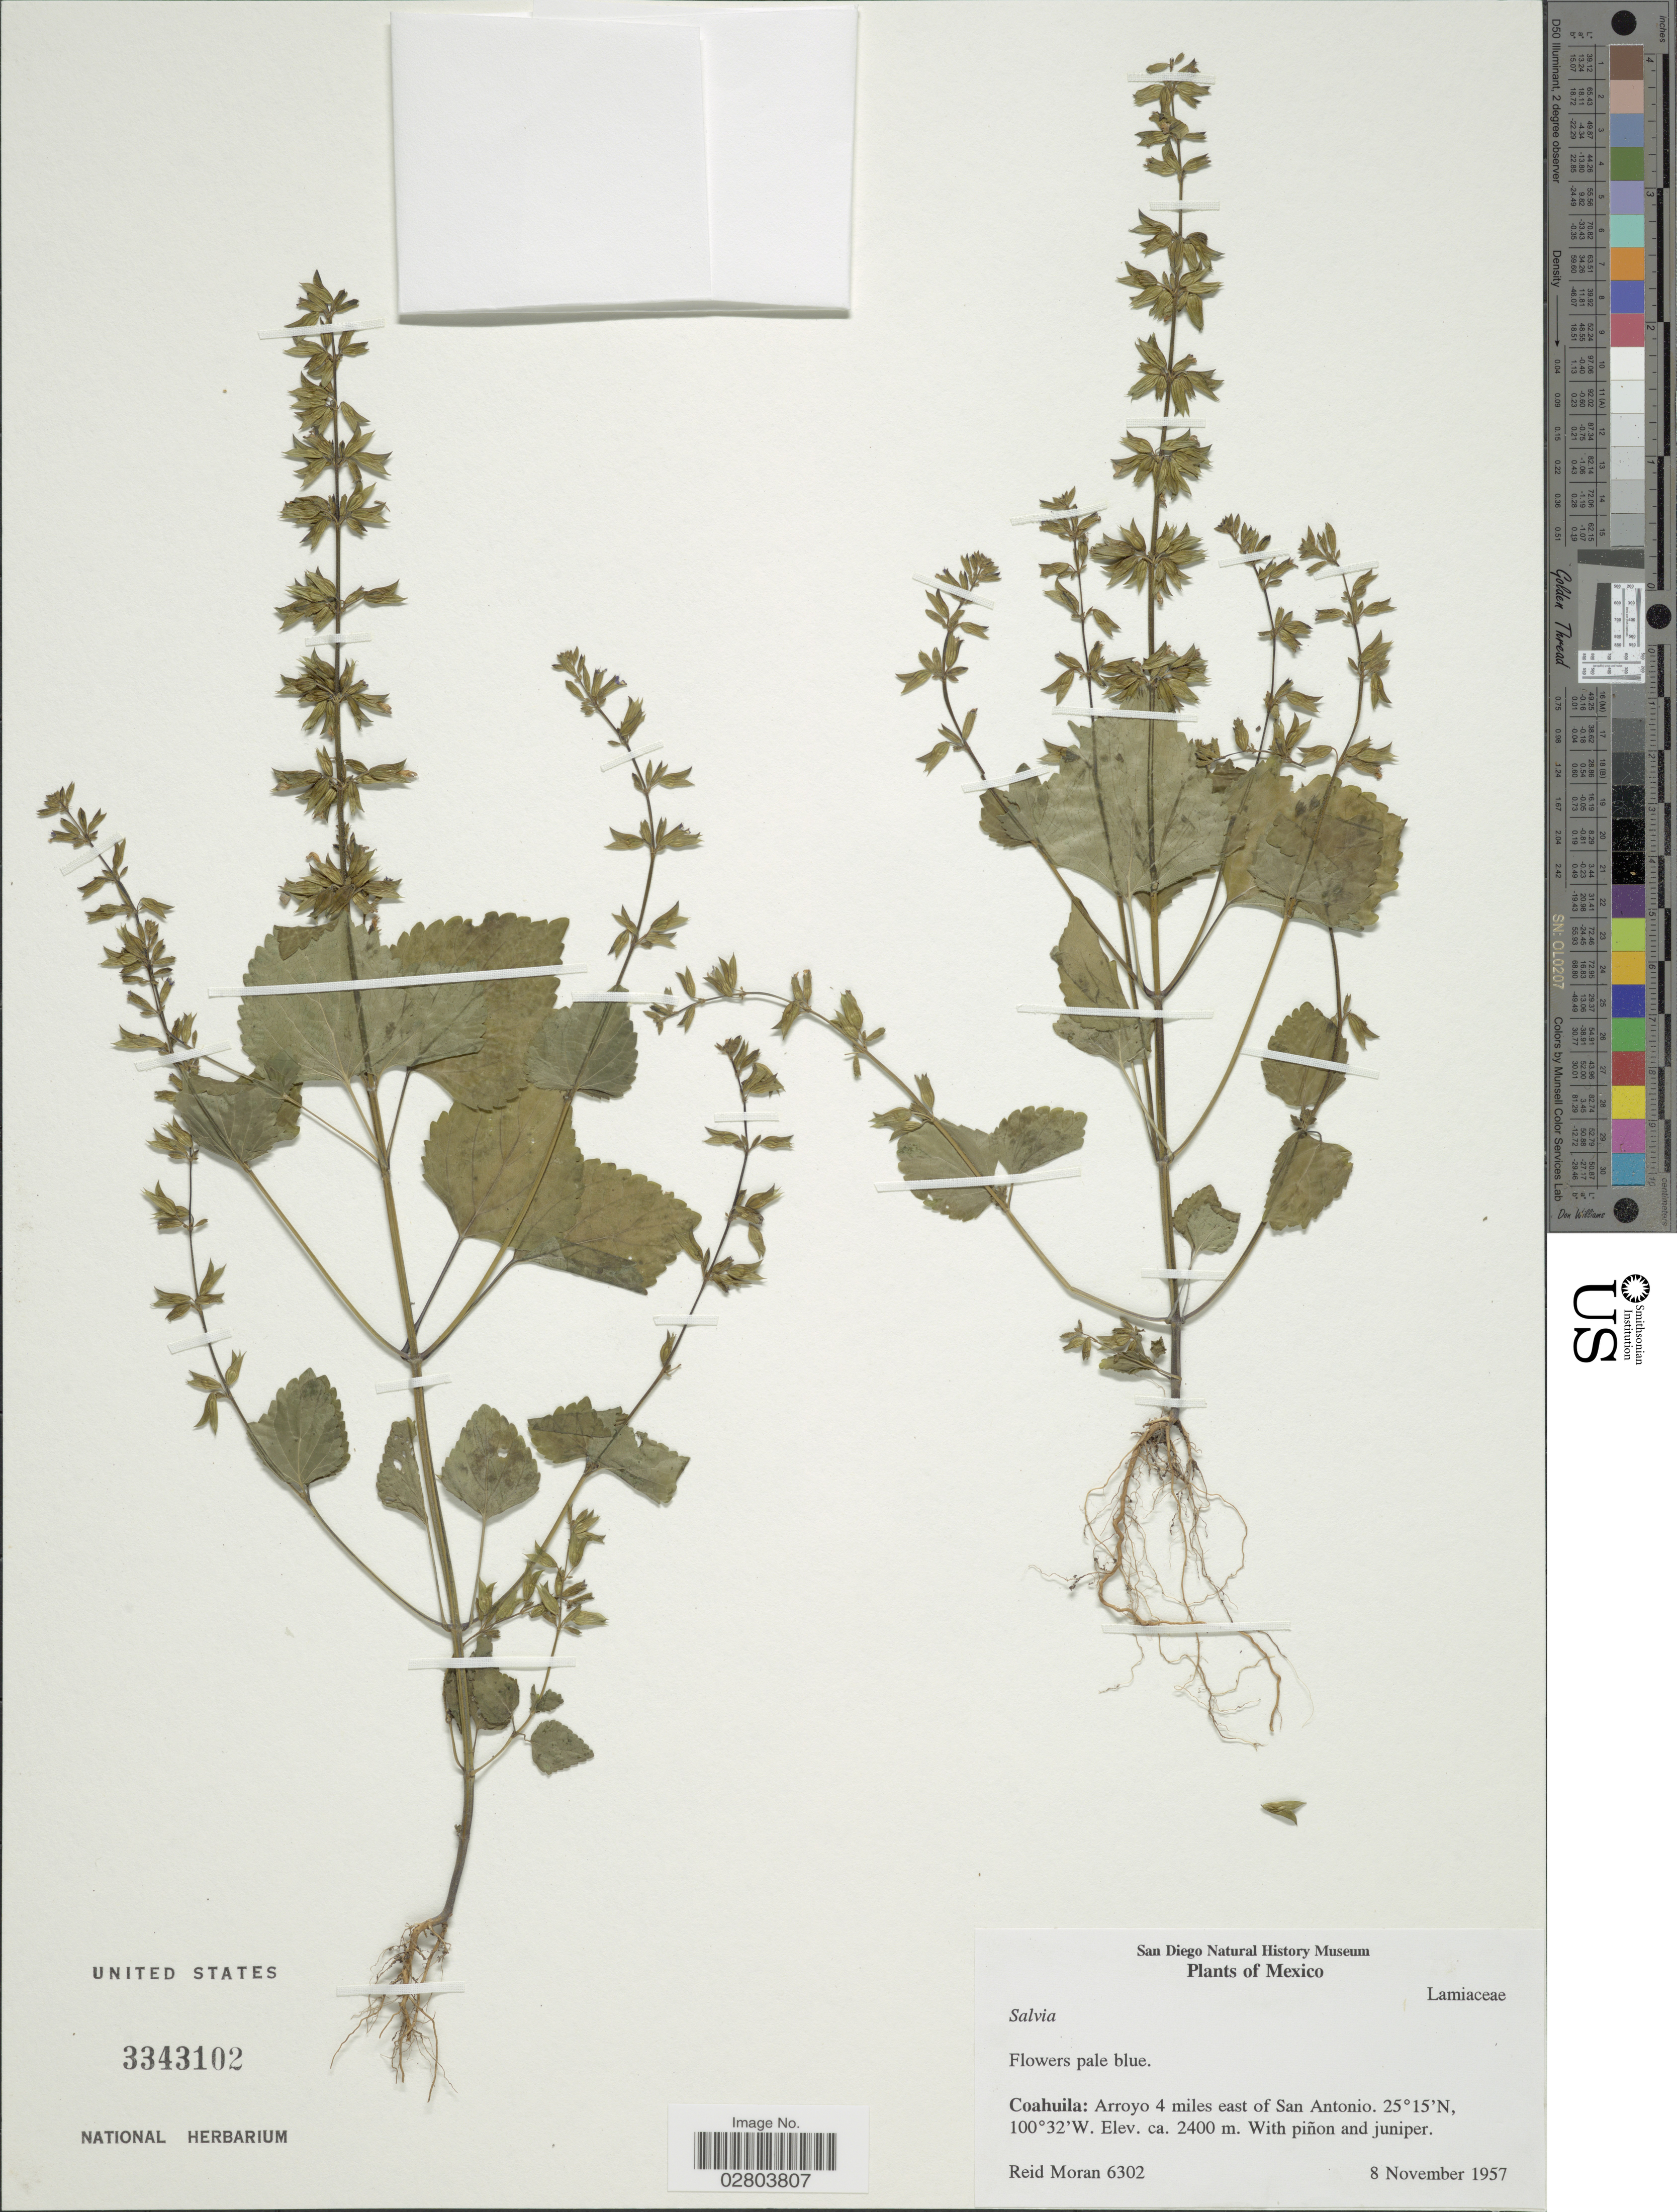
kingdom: Plantae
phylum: Tracheophyta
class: Magnoliopsida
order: Lamiales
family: Lamiaceae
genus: Salvia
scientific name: Salvia sp.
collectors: R. V. Moran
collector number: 6302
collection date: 1957-11-08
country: Mexico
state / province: Coahuila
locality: Coahuila: Arroyo 4 miles east of San Antonio.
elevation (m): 2400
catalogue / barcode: US 3343102